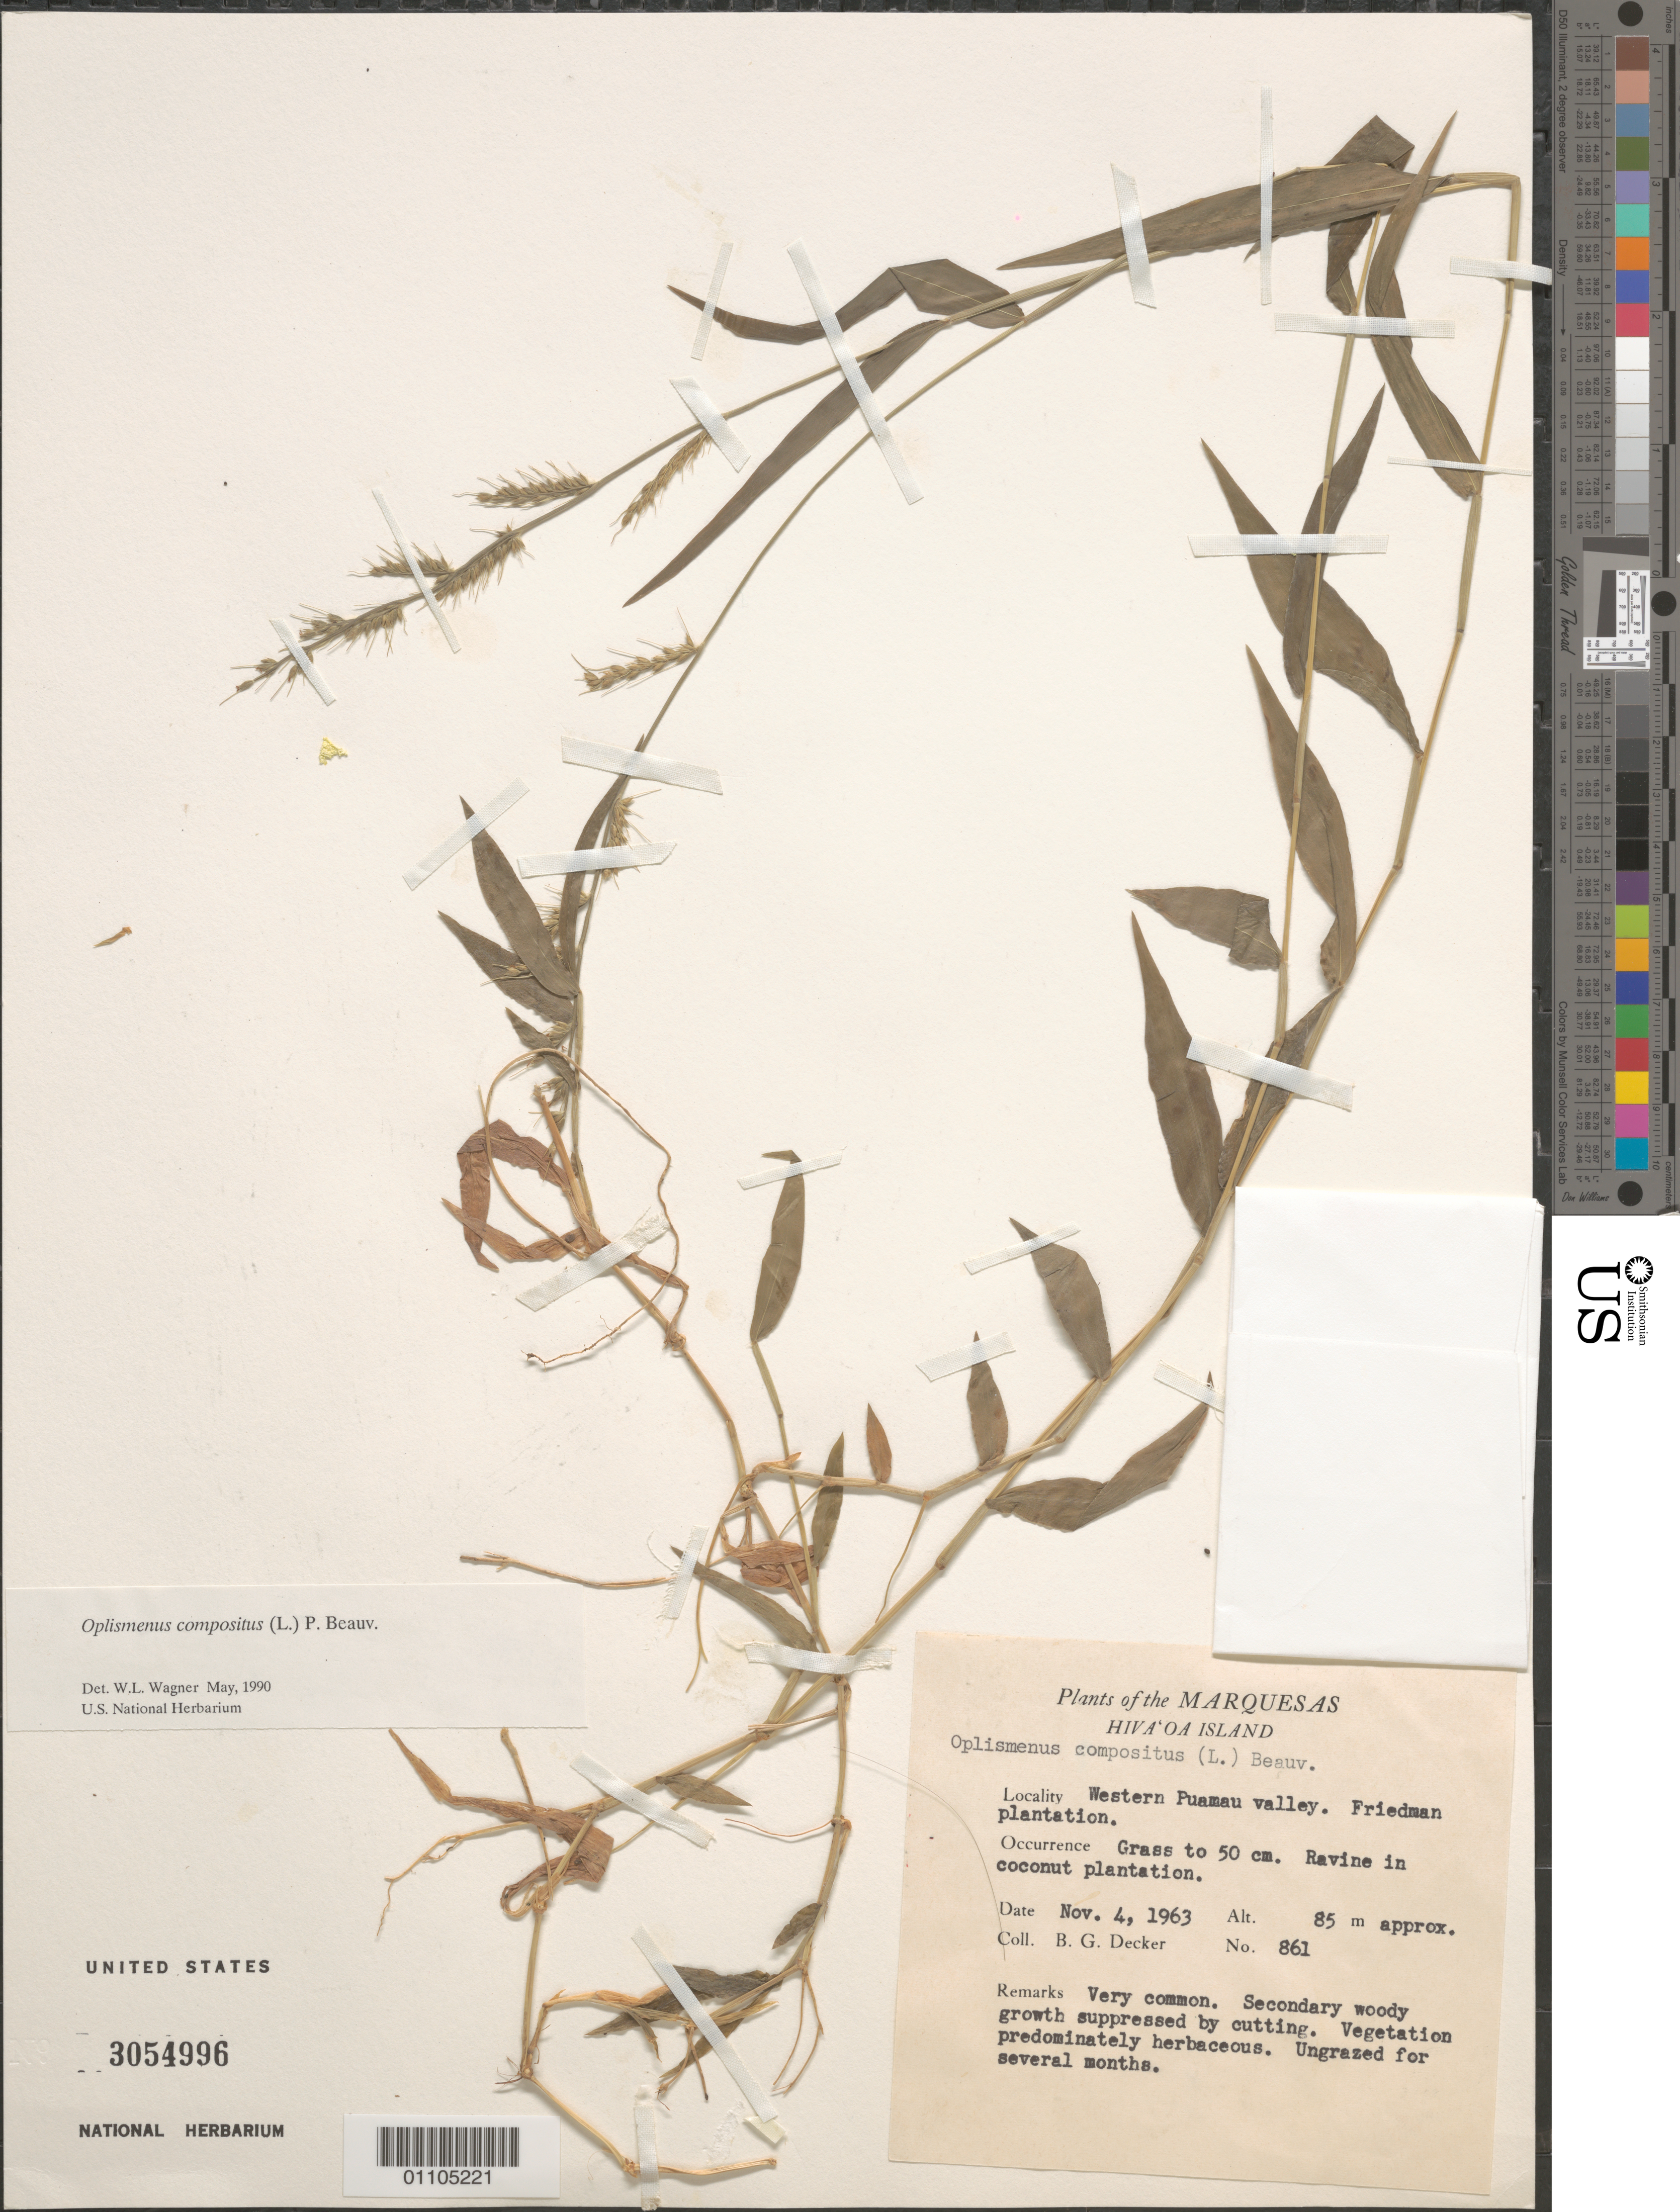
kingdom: Plantae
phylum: Tracheophyta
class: Liliopsida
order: Poales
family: Poaceae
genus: Oplismenus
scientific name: Oplismenus compositus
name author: (L.) P. Beauv.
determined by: Wagner, W. L., (BOT), Smithsonian Institution - National Museum of Natural History (UNITED STATES)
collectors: B. G. Decker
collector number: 861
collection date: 1963-11-04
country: French Polynesia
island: Hiva Oa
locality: W Puamau Valley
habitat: Ravine in coconut plantation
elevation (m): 85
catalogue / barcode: US 3054996